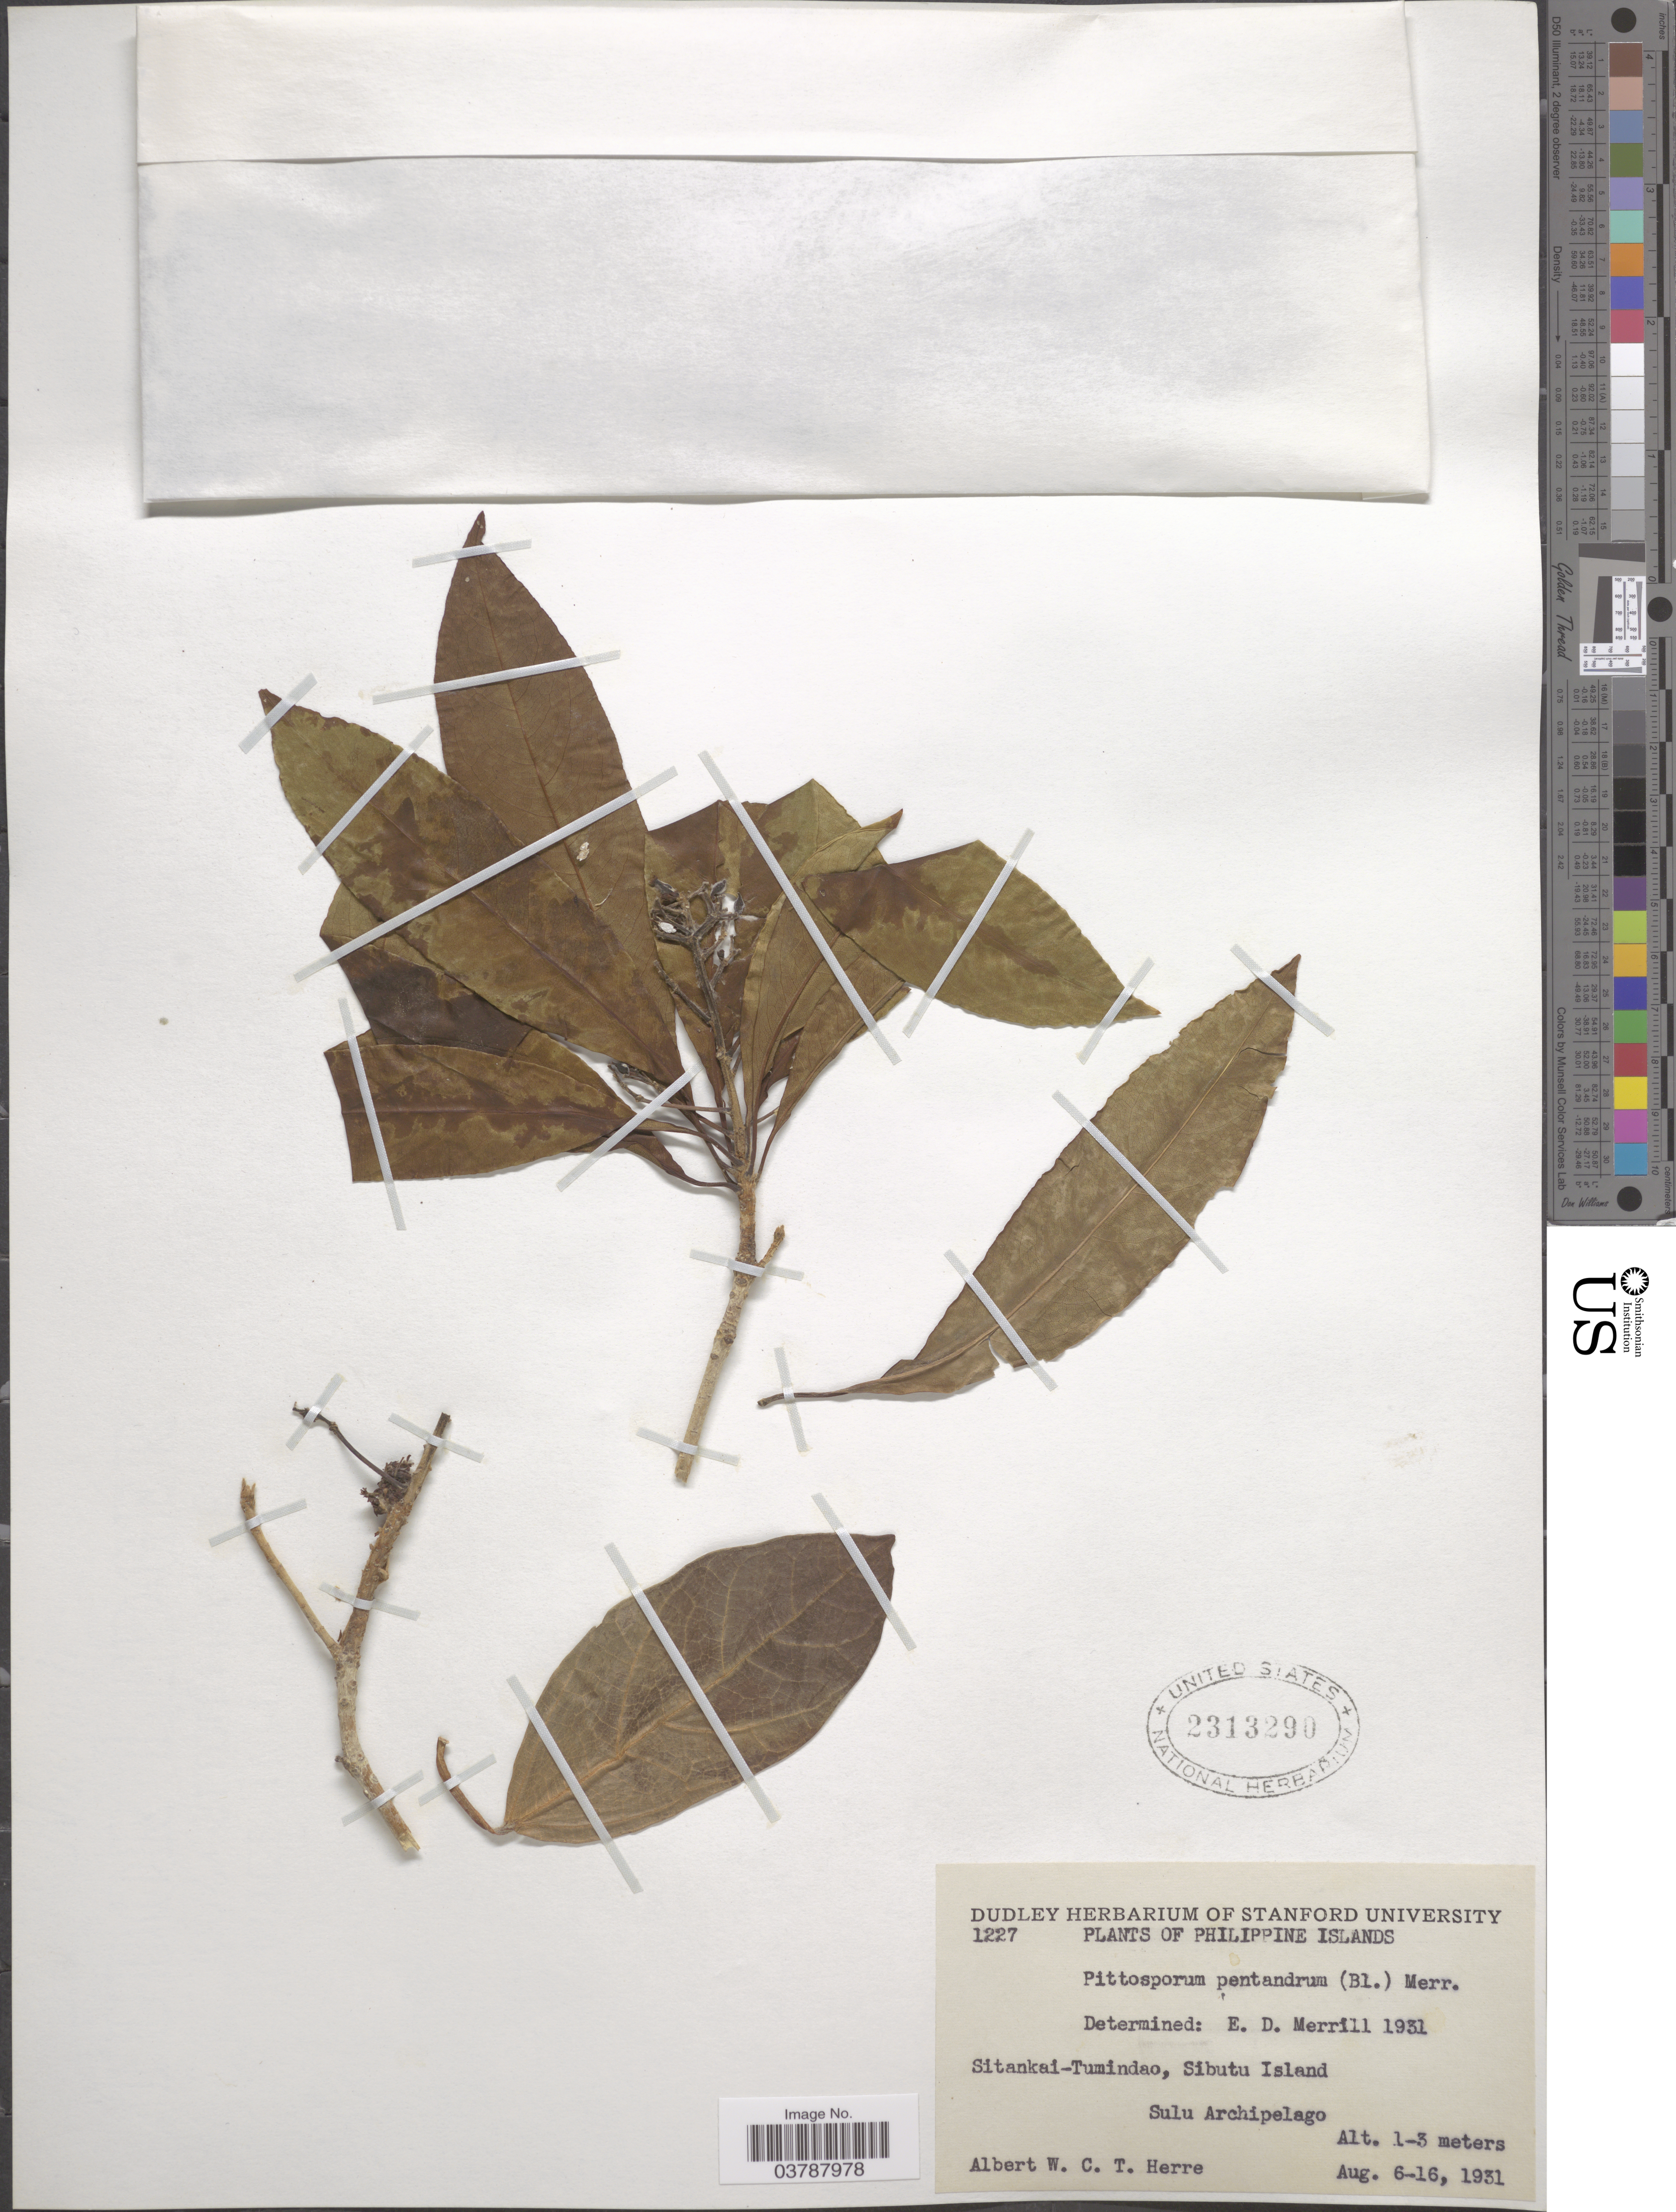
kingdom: Plantae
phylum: Tracheophyta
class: Magnoliopsida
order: Apiales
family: Pittosporaceae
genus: Pittosporum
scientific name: Pittosporum pentandrum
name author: (Blanco) Merr.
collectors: A. W. Herre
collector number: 1227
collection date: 1931-08-06/1931-08-16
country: Philippines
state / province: Muslim Mindanao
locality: Sitankai-Tumindao, Sibutu Island. Sulu Archipelago.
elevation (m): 1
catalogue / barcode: US 2313290